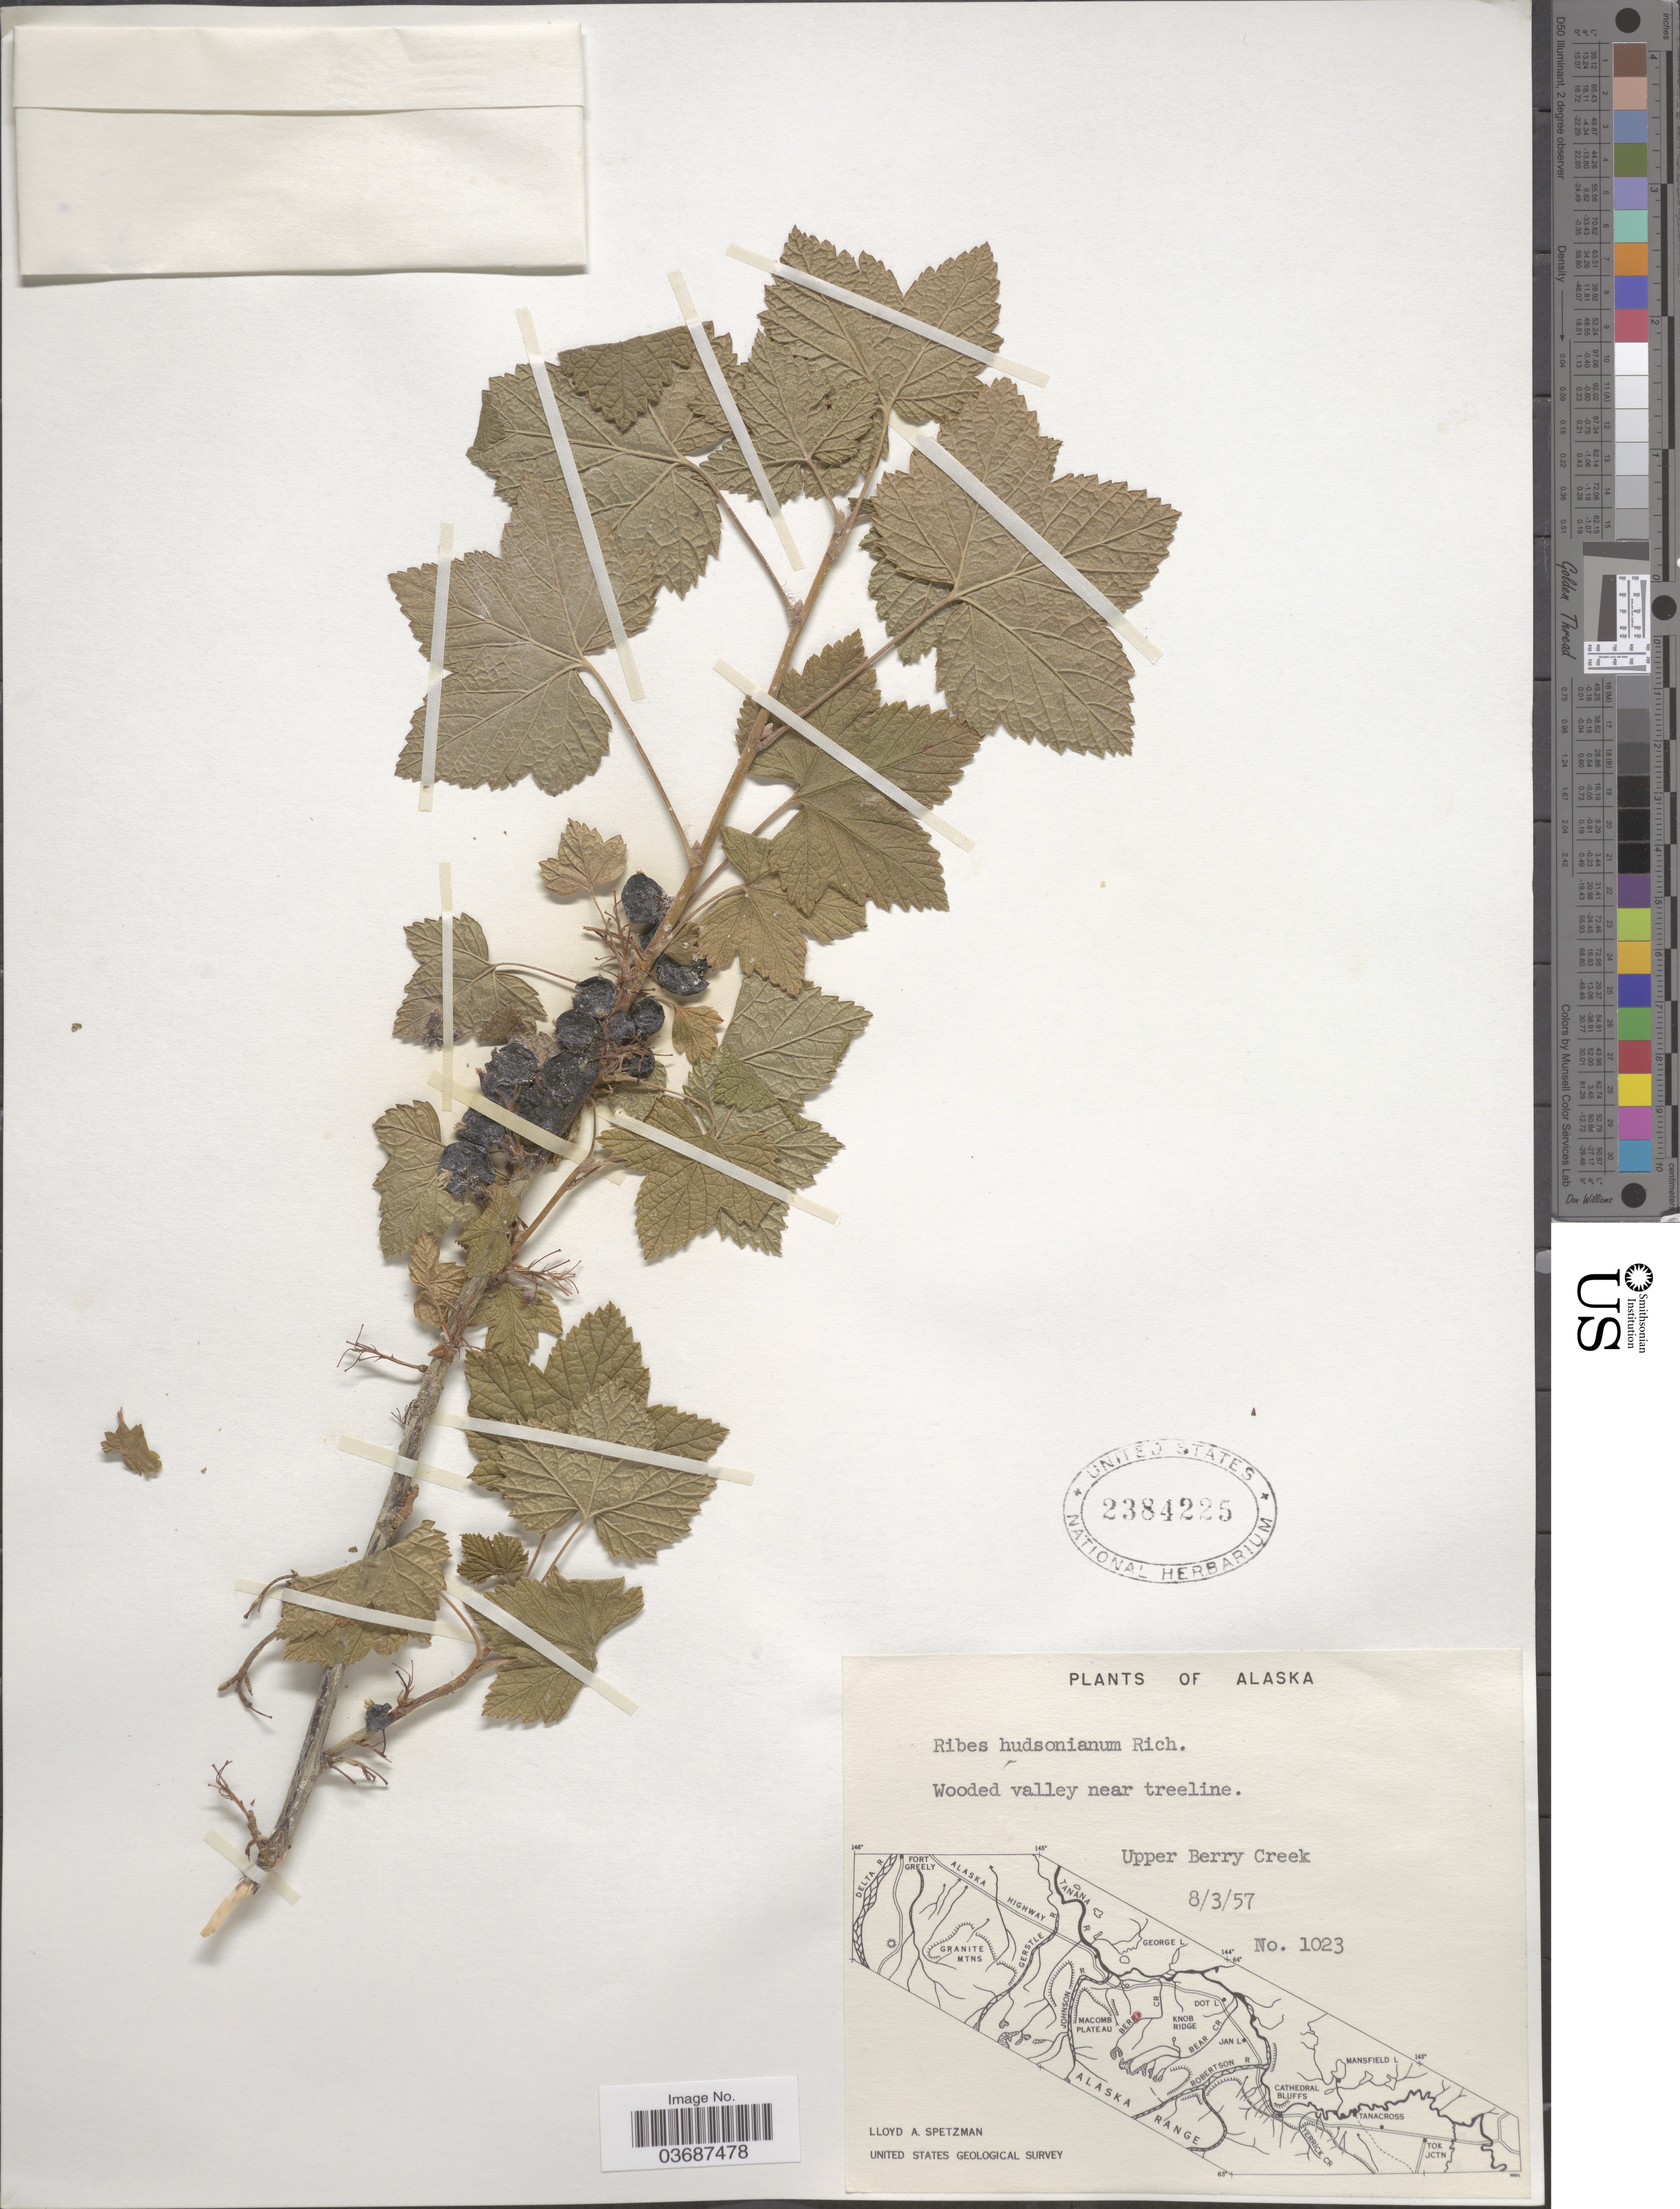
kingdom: Plantae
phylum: Tracheophyta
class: Magnoliopsida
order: Saxifragales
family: Grossulariaceae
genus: Ribes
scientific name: Ribes hudsonianum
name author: Richardson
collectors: L. Spetzman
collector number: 1023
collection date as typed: Transcribed d/m/y: 3/8/57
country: United States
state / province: Alaska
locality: Wooded valley near treeline. Upper Berry Creek. United States Geological Survey.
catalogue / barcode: US 2384225